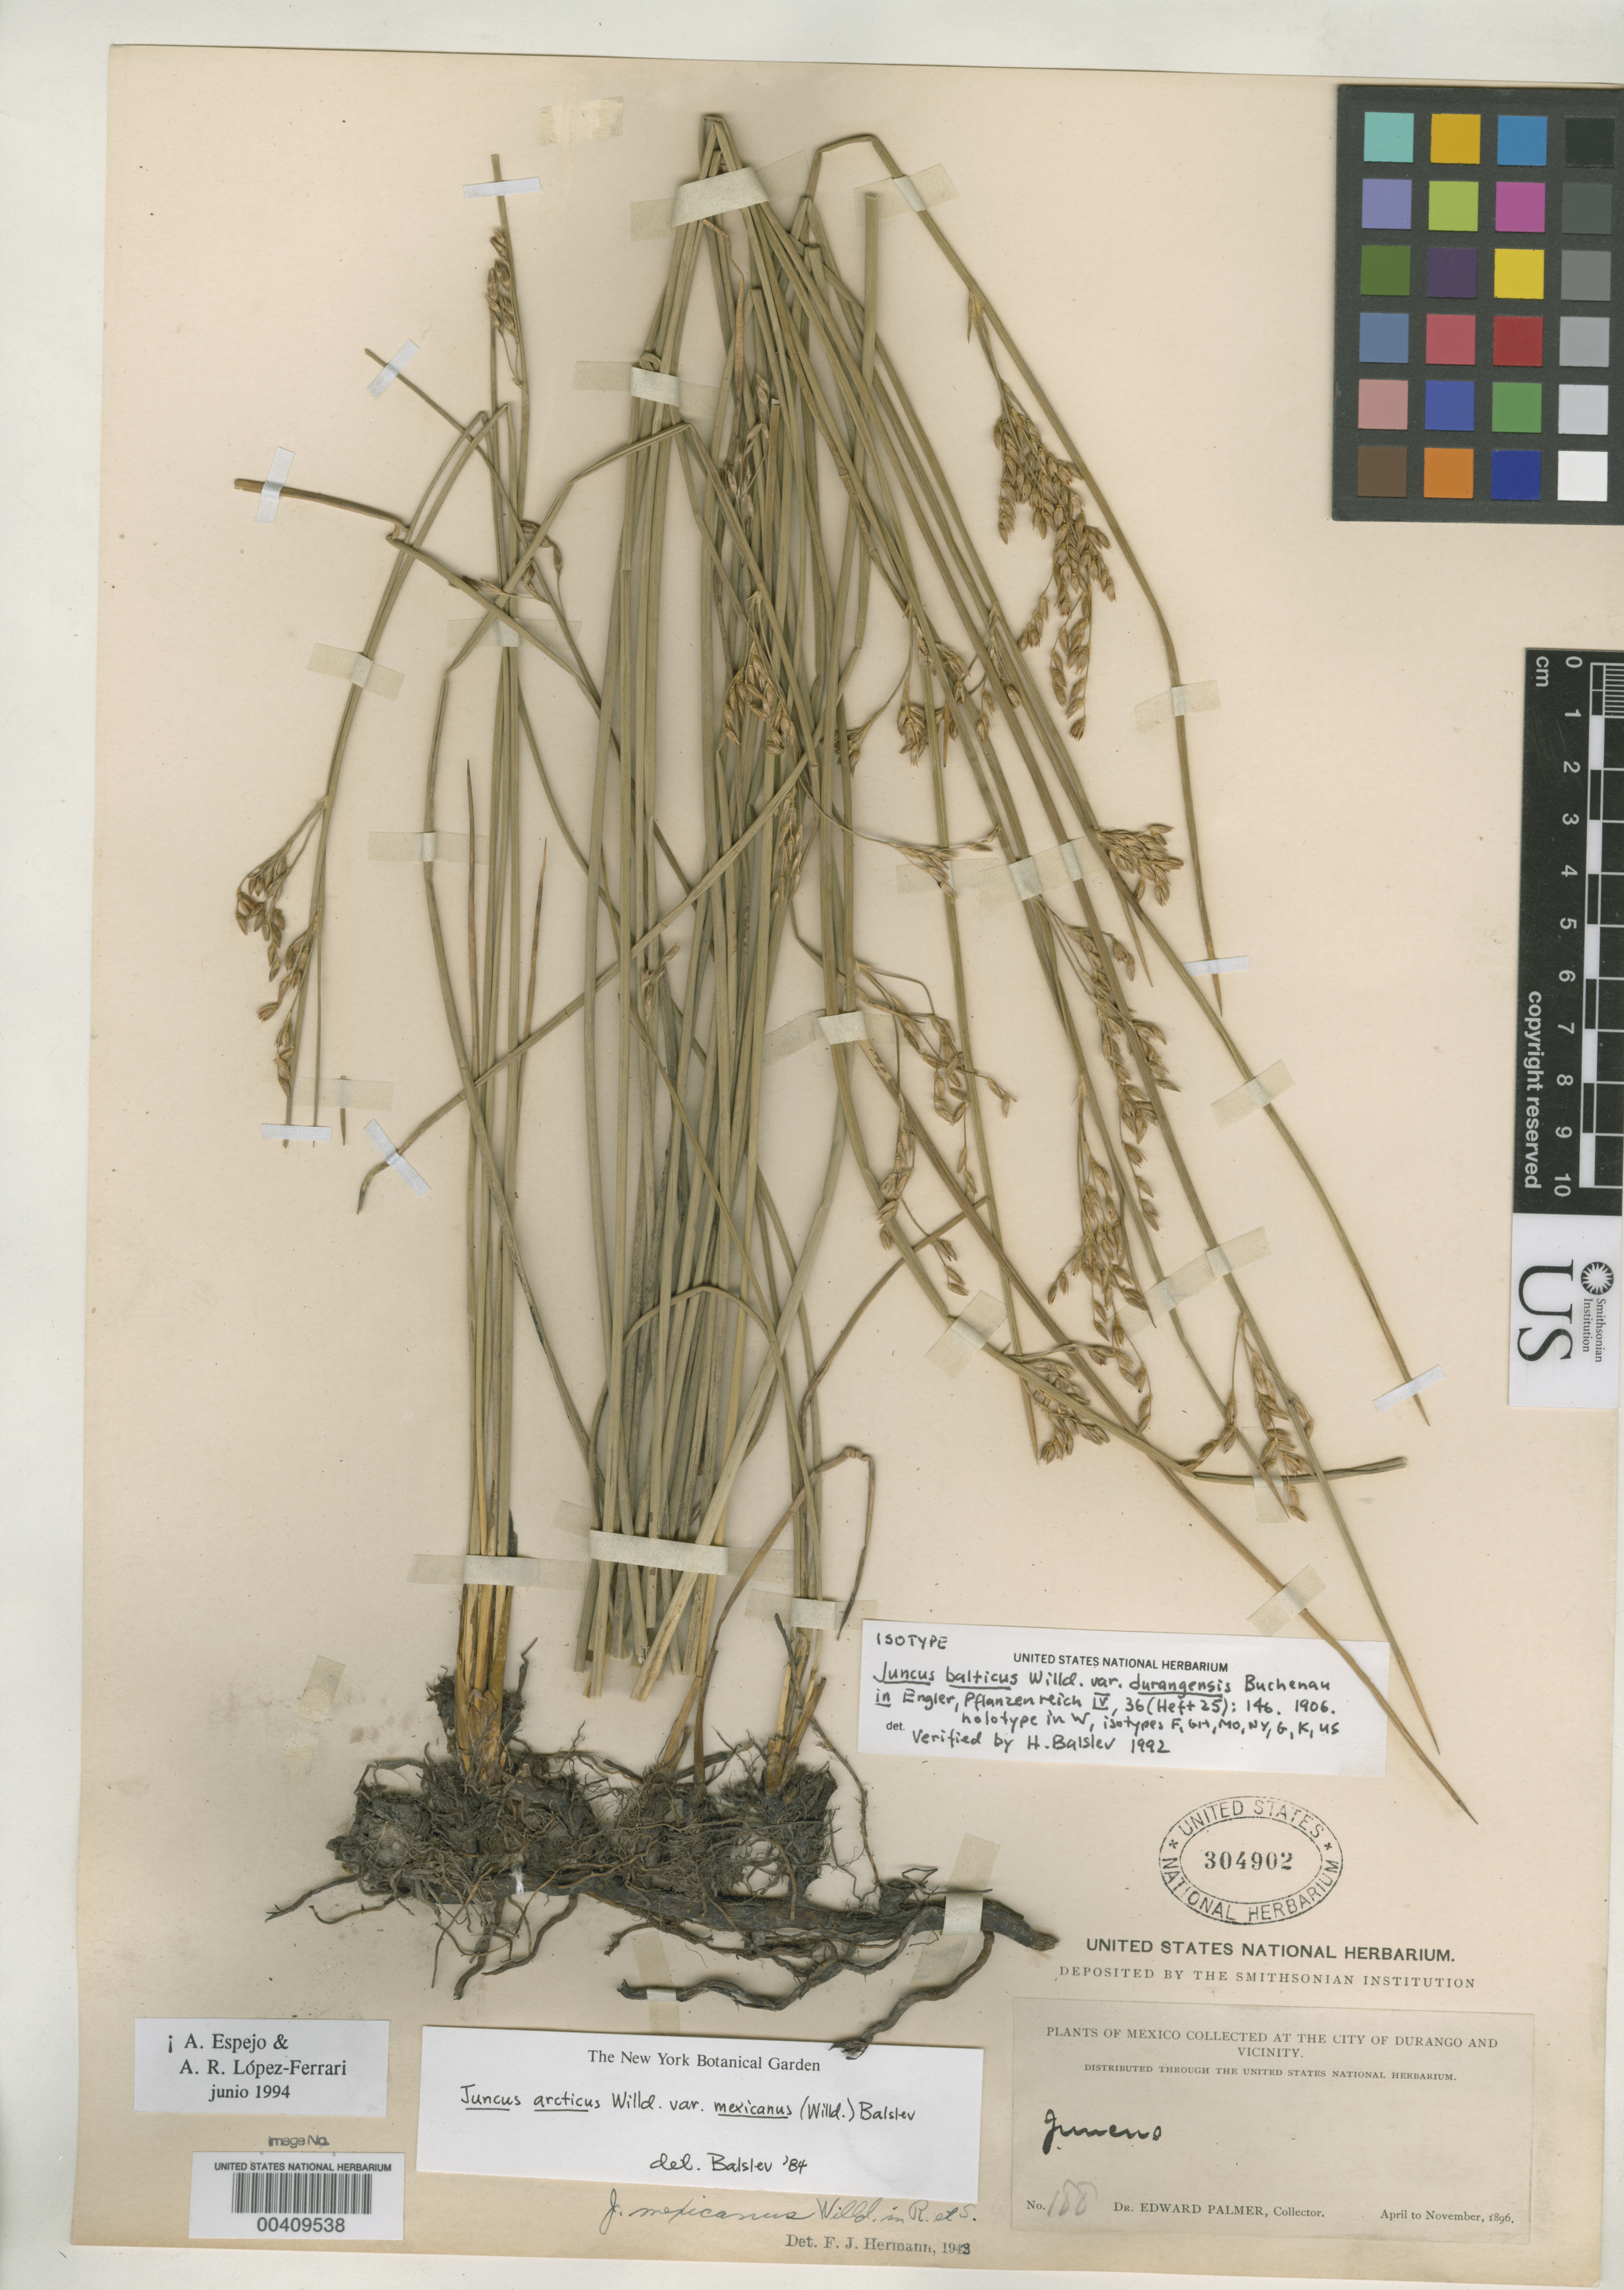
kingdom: Plantae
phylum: Tracheophyta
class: Liliopsida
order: Poales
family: Juncaceae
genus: Juncus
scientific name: Juncus balticus var. durangensis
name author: Buchenau in Engl.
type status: Isotype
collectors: E. Palmer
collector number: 188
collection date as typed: Apr 1896 to -- Nov 1896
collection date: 1896-04/1896-11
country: Mexico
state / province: Durango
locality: Durango city & vicinity.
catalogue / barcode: US 304902